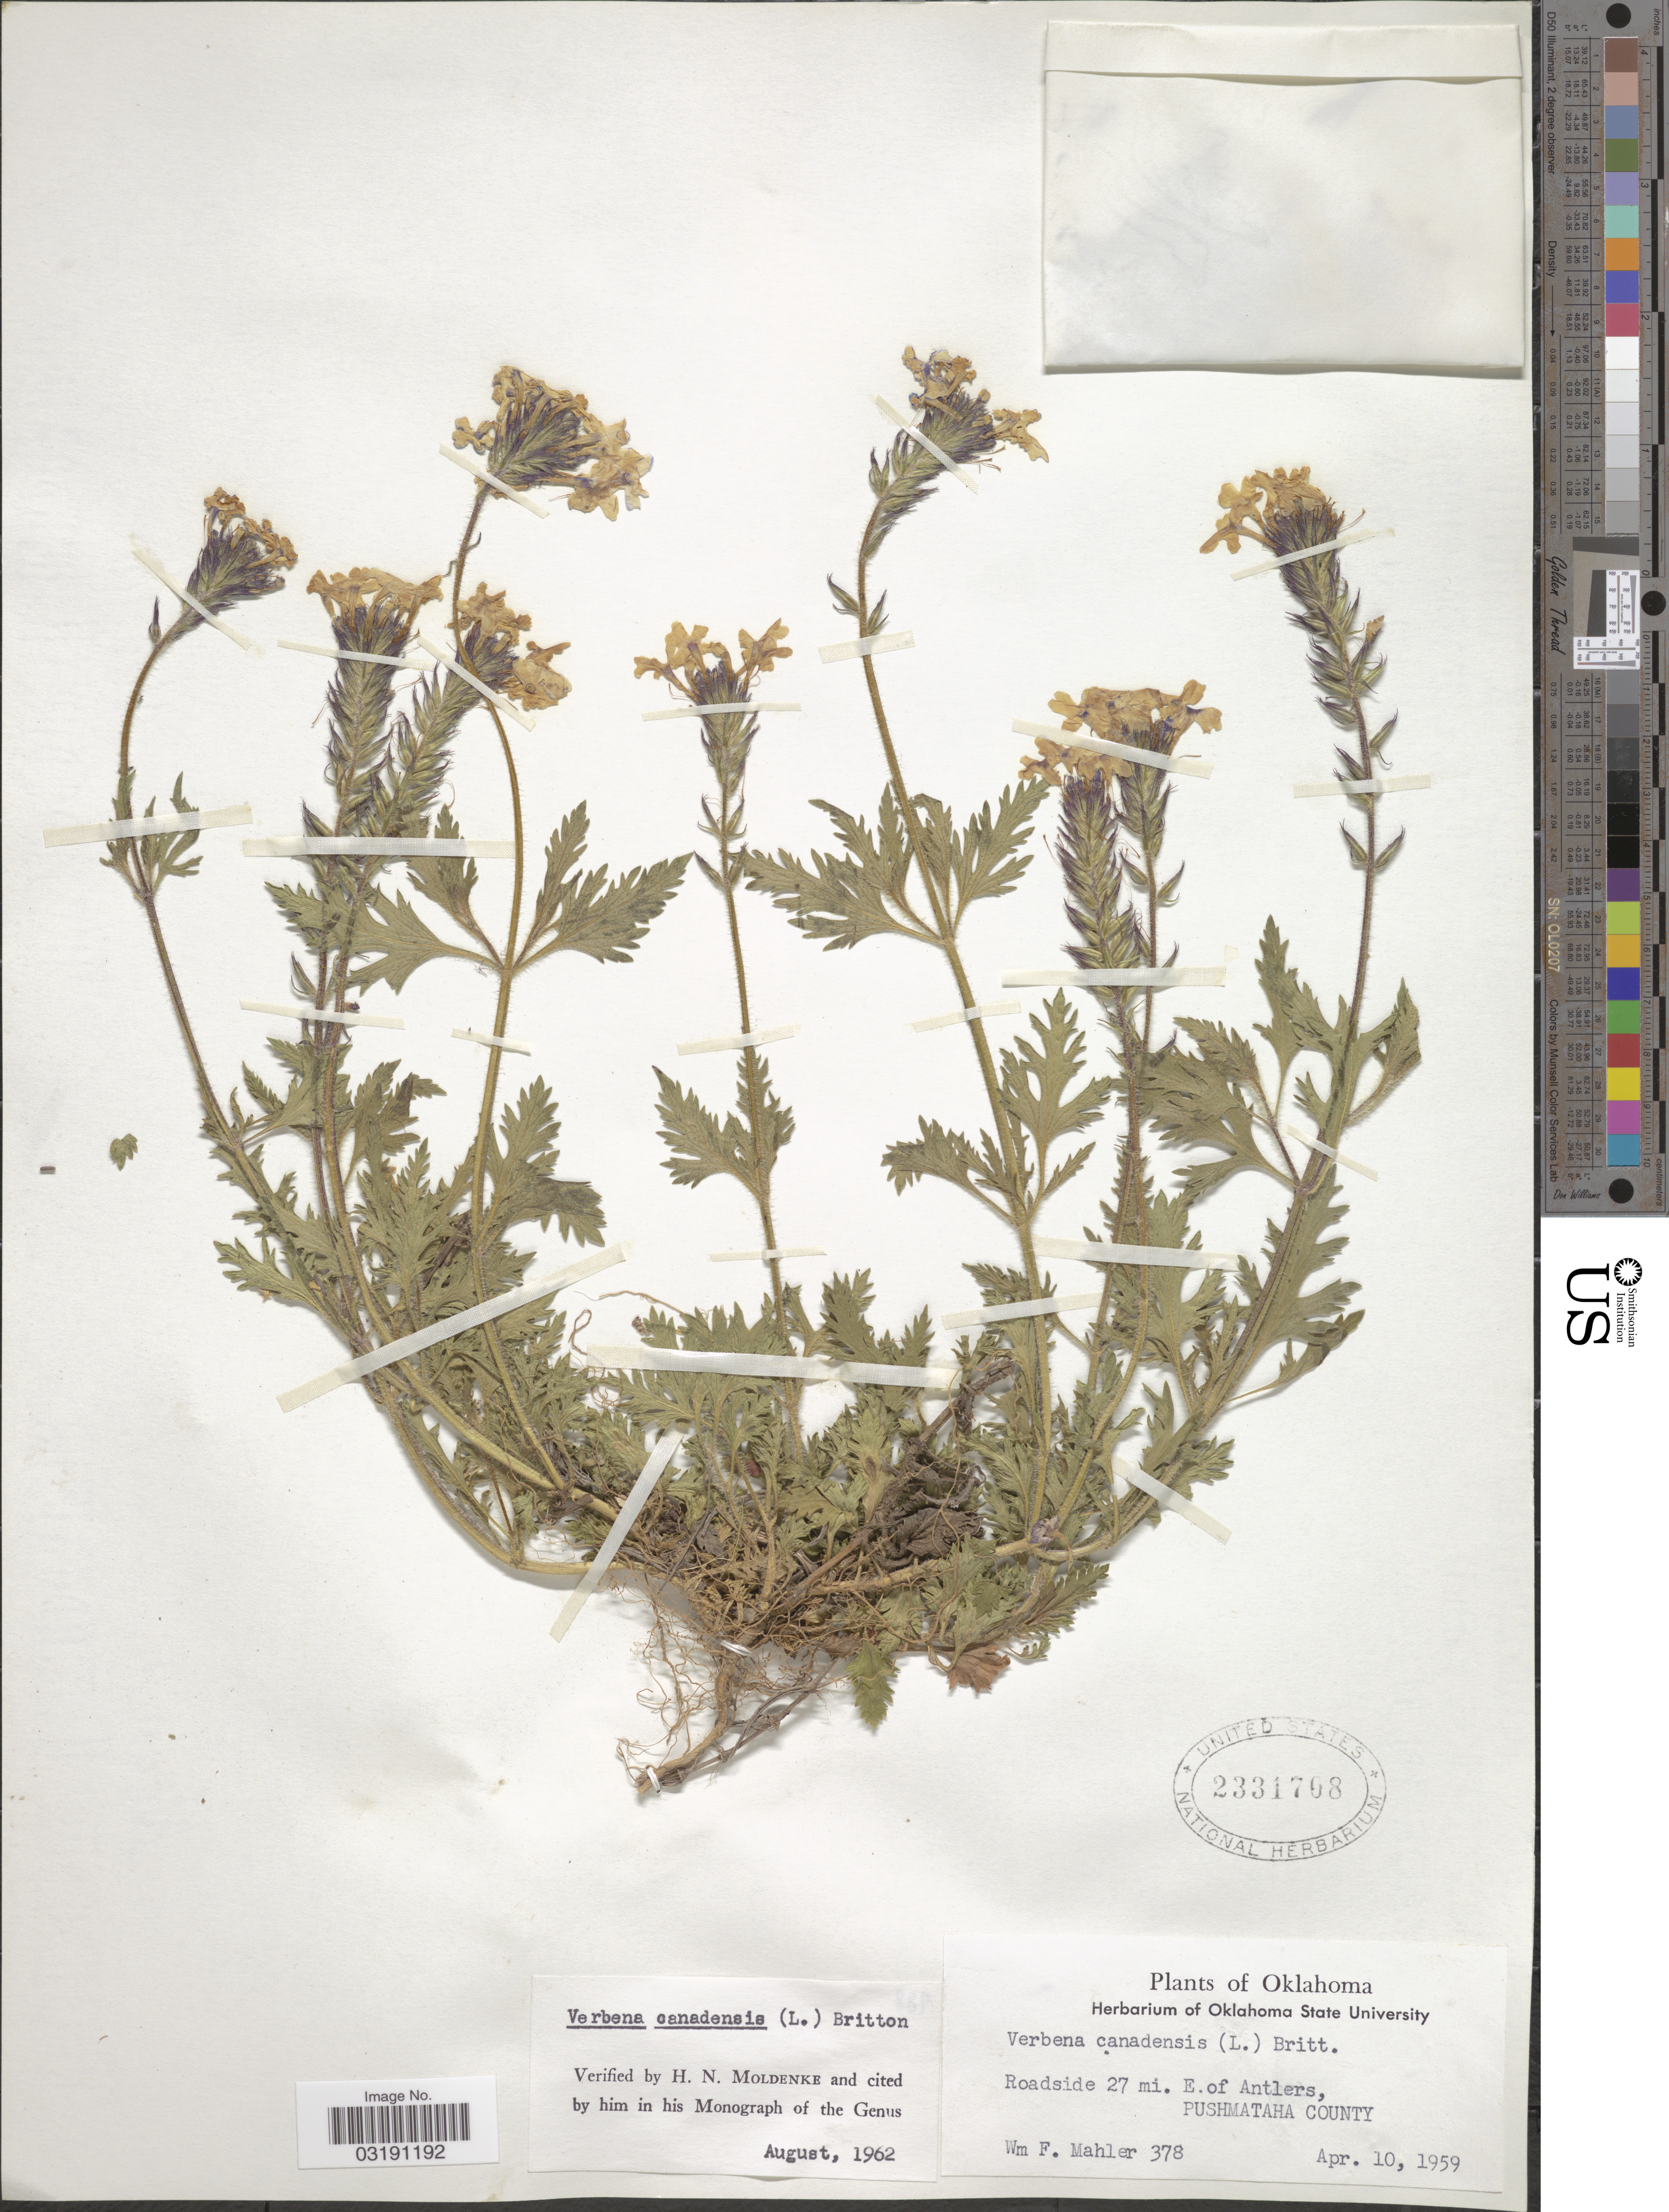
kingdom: Plantae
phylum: Tracheophyta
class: Magnoliopsida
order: Lamiales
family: Verbenaceae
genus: Verbena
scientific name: Verbena canadensis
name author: (L.) Britton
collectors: W. F. Mahler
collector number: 378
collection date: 1959-04-10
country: United States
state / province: Oklahoma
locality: Roadside 27 mi. E. of Antlers, Pushmataha County.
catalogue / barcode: US 2331708